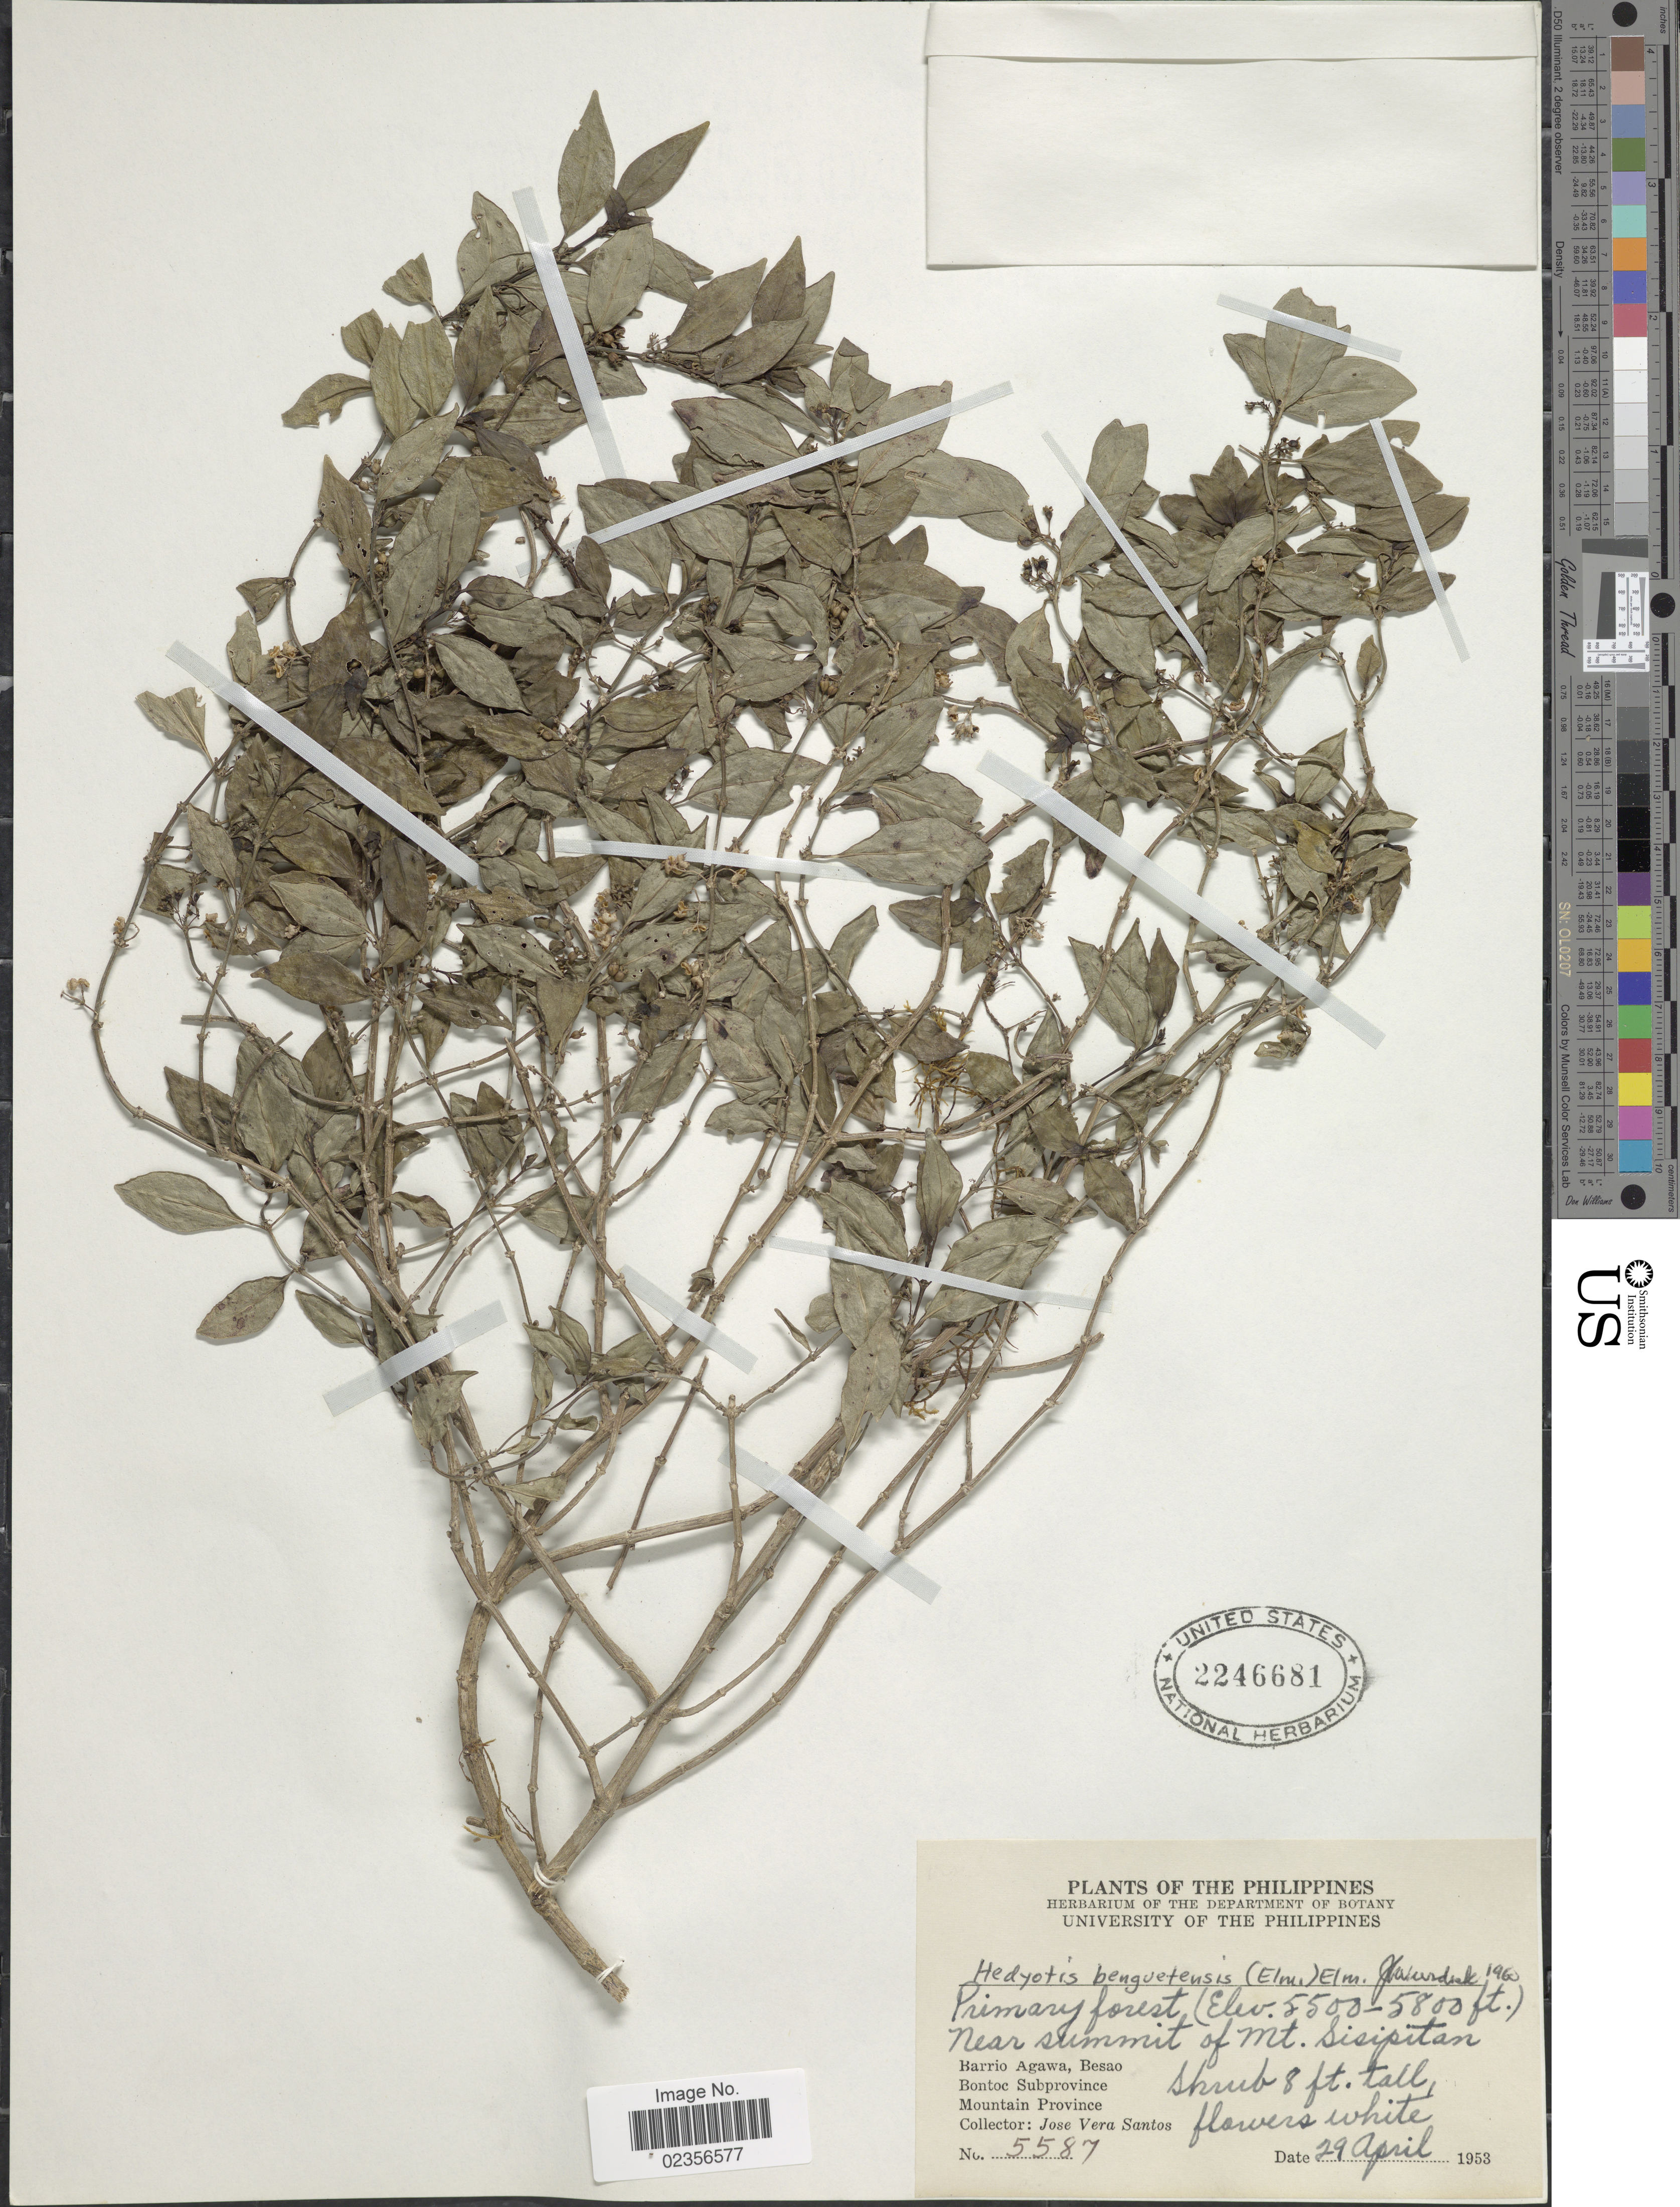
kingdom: Plantae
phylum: Tracheophyta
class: Magnoliopsida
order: Gentianales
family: Rubiaceae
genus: Hedyotis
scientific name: Hedyotis benguetensis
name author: Elmer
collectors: J. Santos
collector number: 5587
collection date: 1953-04-29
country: Philippines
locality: Near summit of Mt. Sisipitan. Barrio Agawa, Besao. Bontoc Subprovince. Mountain Province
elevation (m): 1676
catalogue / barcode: US 2246681